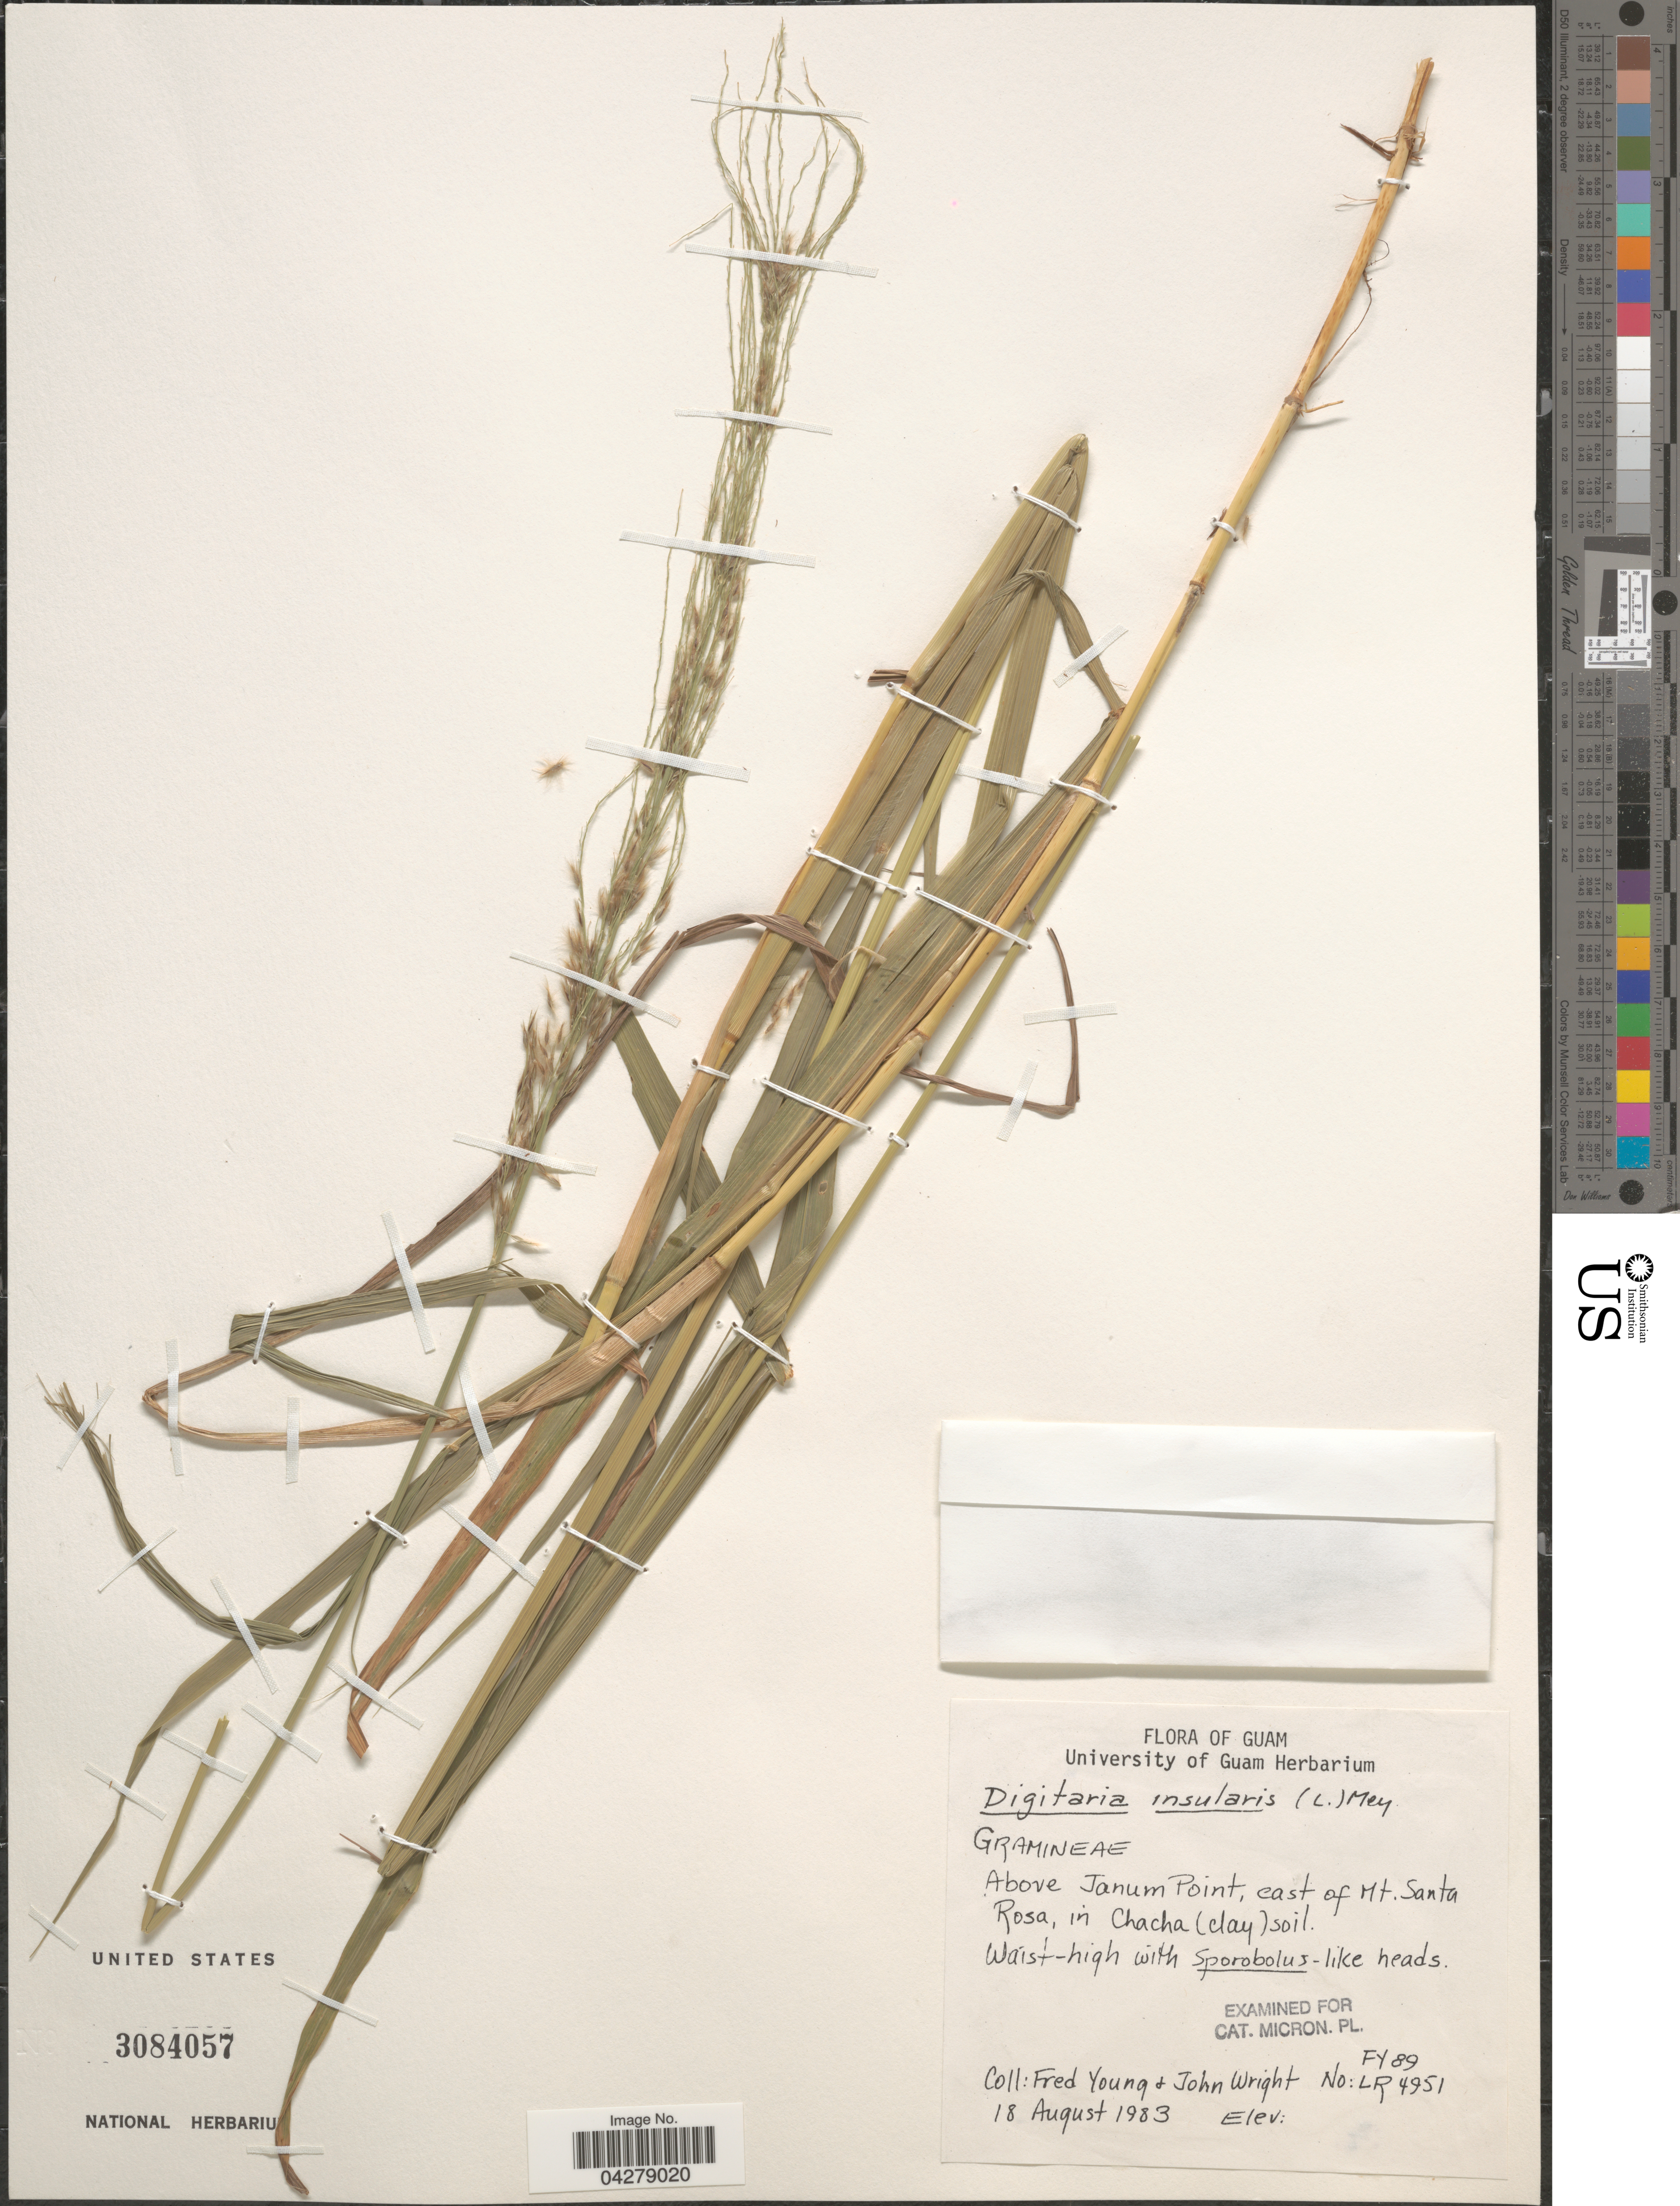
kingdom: Plantae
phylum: Tracheophyta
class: Liliopsida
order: Poales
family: Poaceae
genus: Digitaria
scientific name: Digitaria insularis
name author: (L.) Fedde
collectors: F. Young & J. Wright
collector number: FY89/LR4951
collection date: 1983-08-18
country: Guam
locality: Above Janum Point, east of Mt. Santa Rosa, in Chacha (clay) soil.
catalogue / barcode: US 3084057